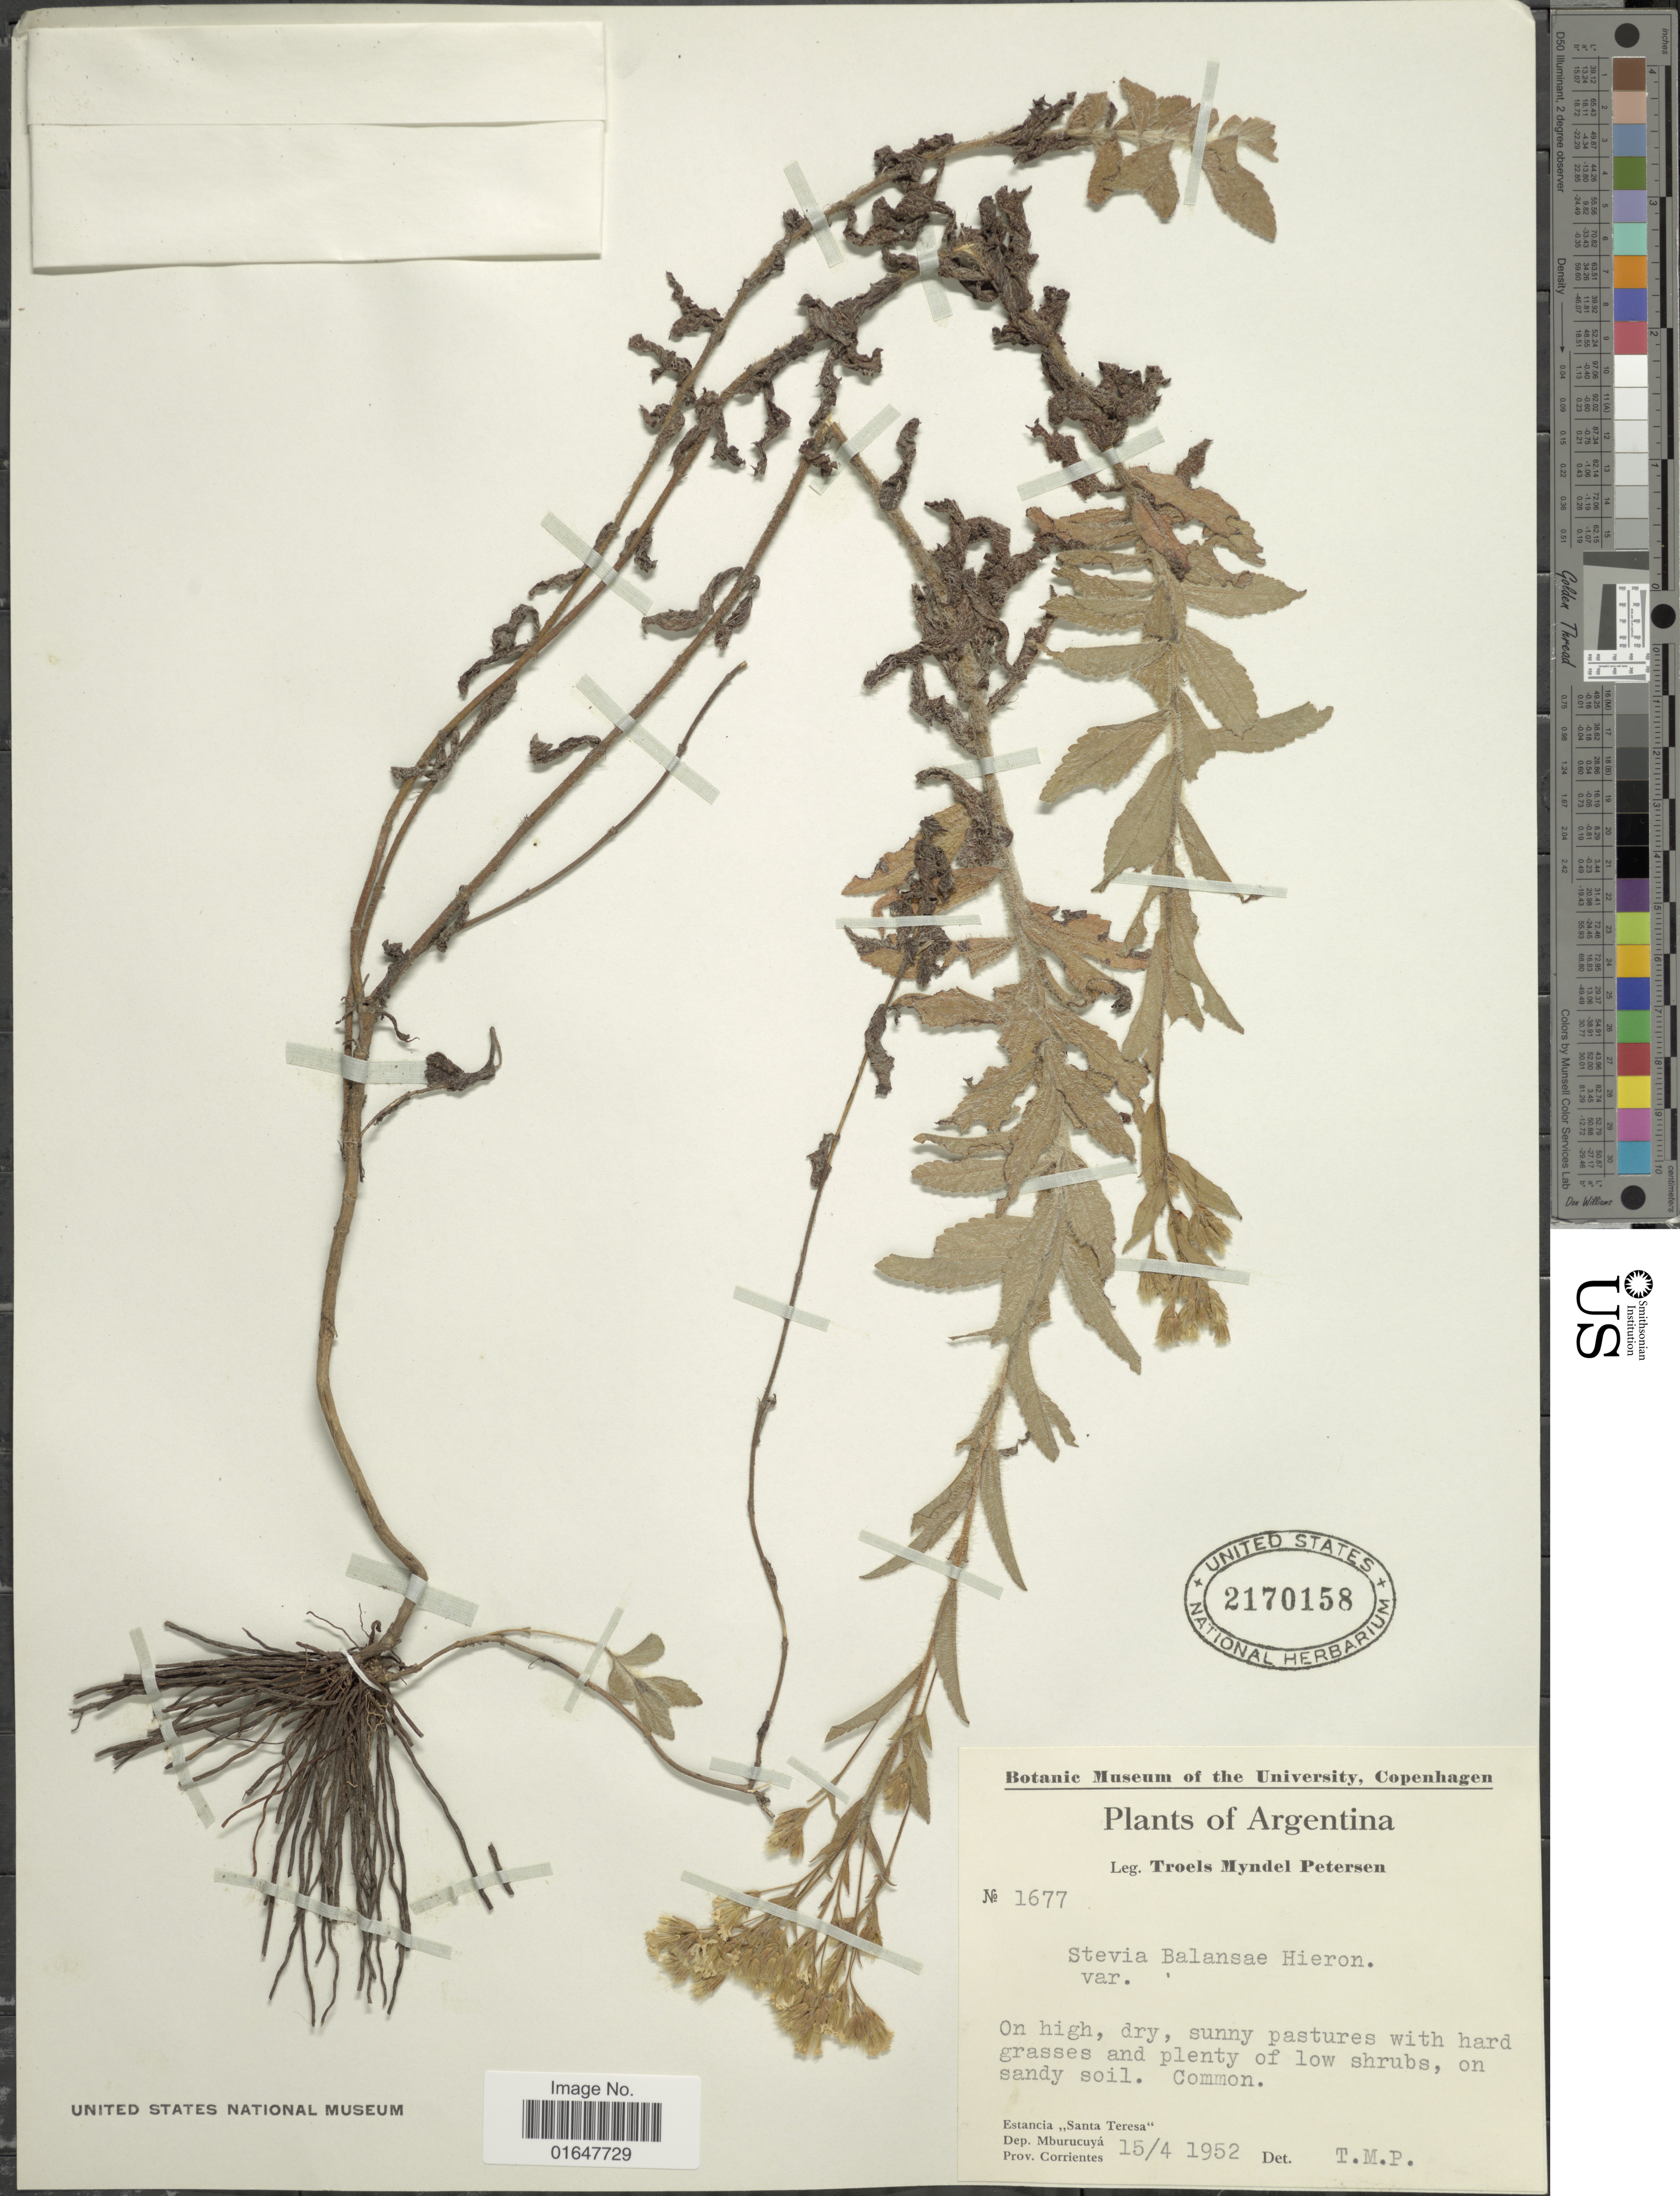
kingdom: Plantae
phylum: Tracheophyta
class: Magnoliopsida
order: Asterales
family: Asteraceae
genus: Stevia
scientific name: Stevia balansae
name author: Hieron.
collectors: T. M. Petersen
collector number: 1677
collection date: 1952-04-15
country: Argentina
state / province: Corrientes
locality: Estancia Santa Teresa, Dep. Mburucuya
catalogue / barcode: US 2170158